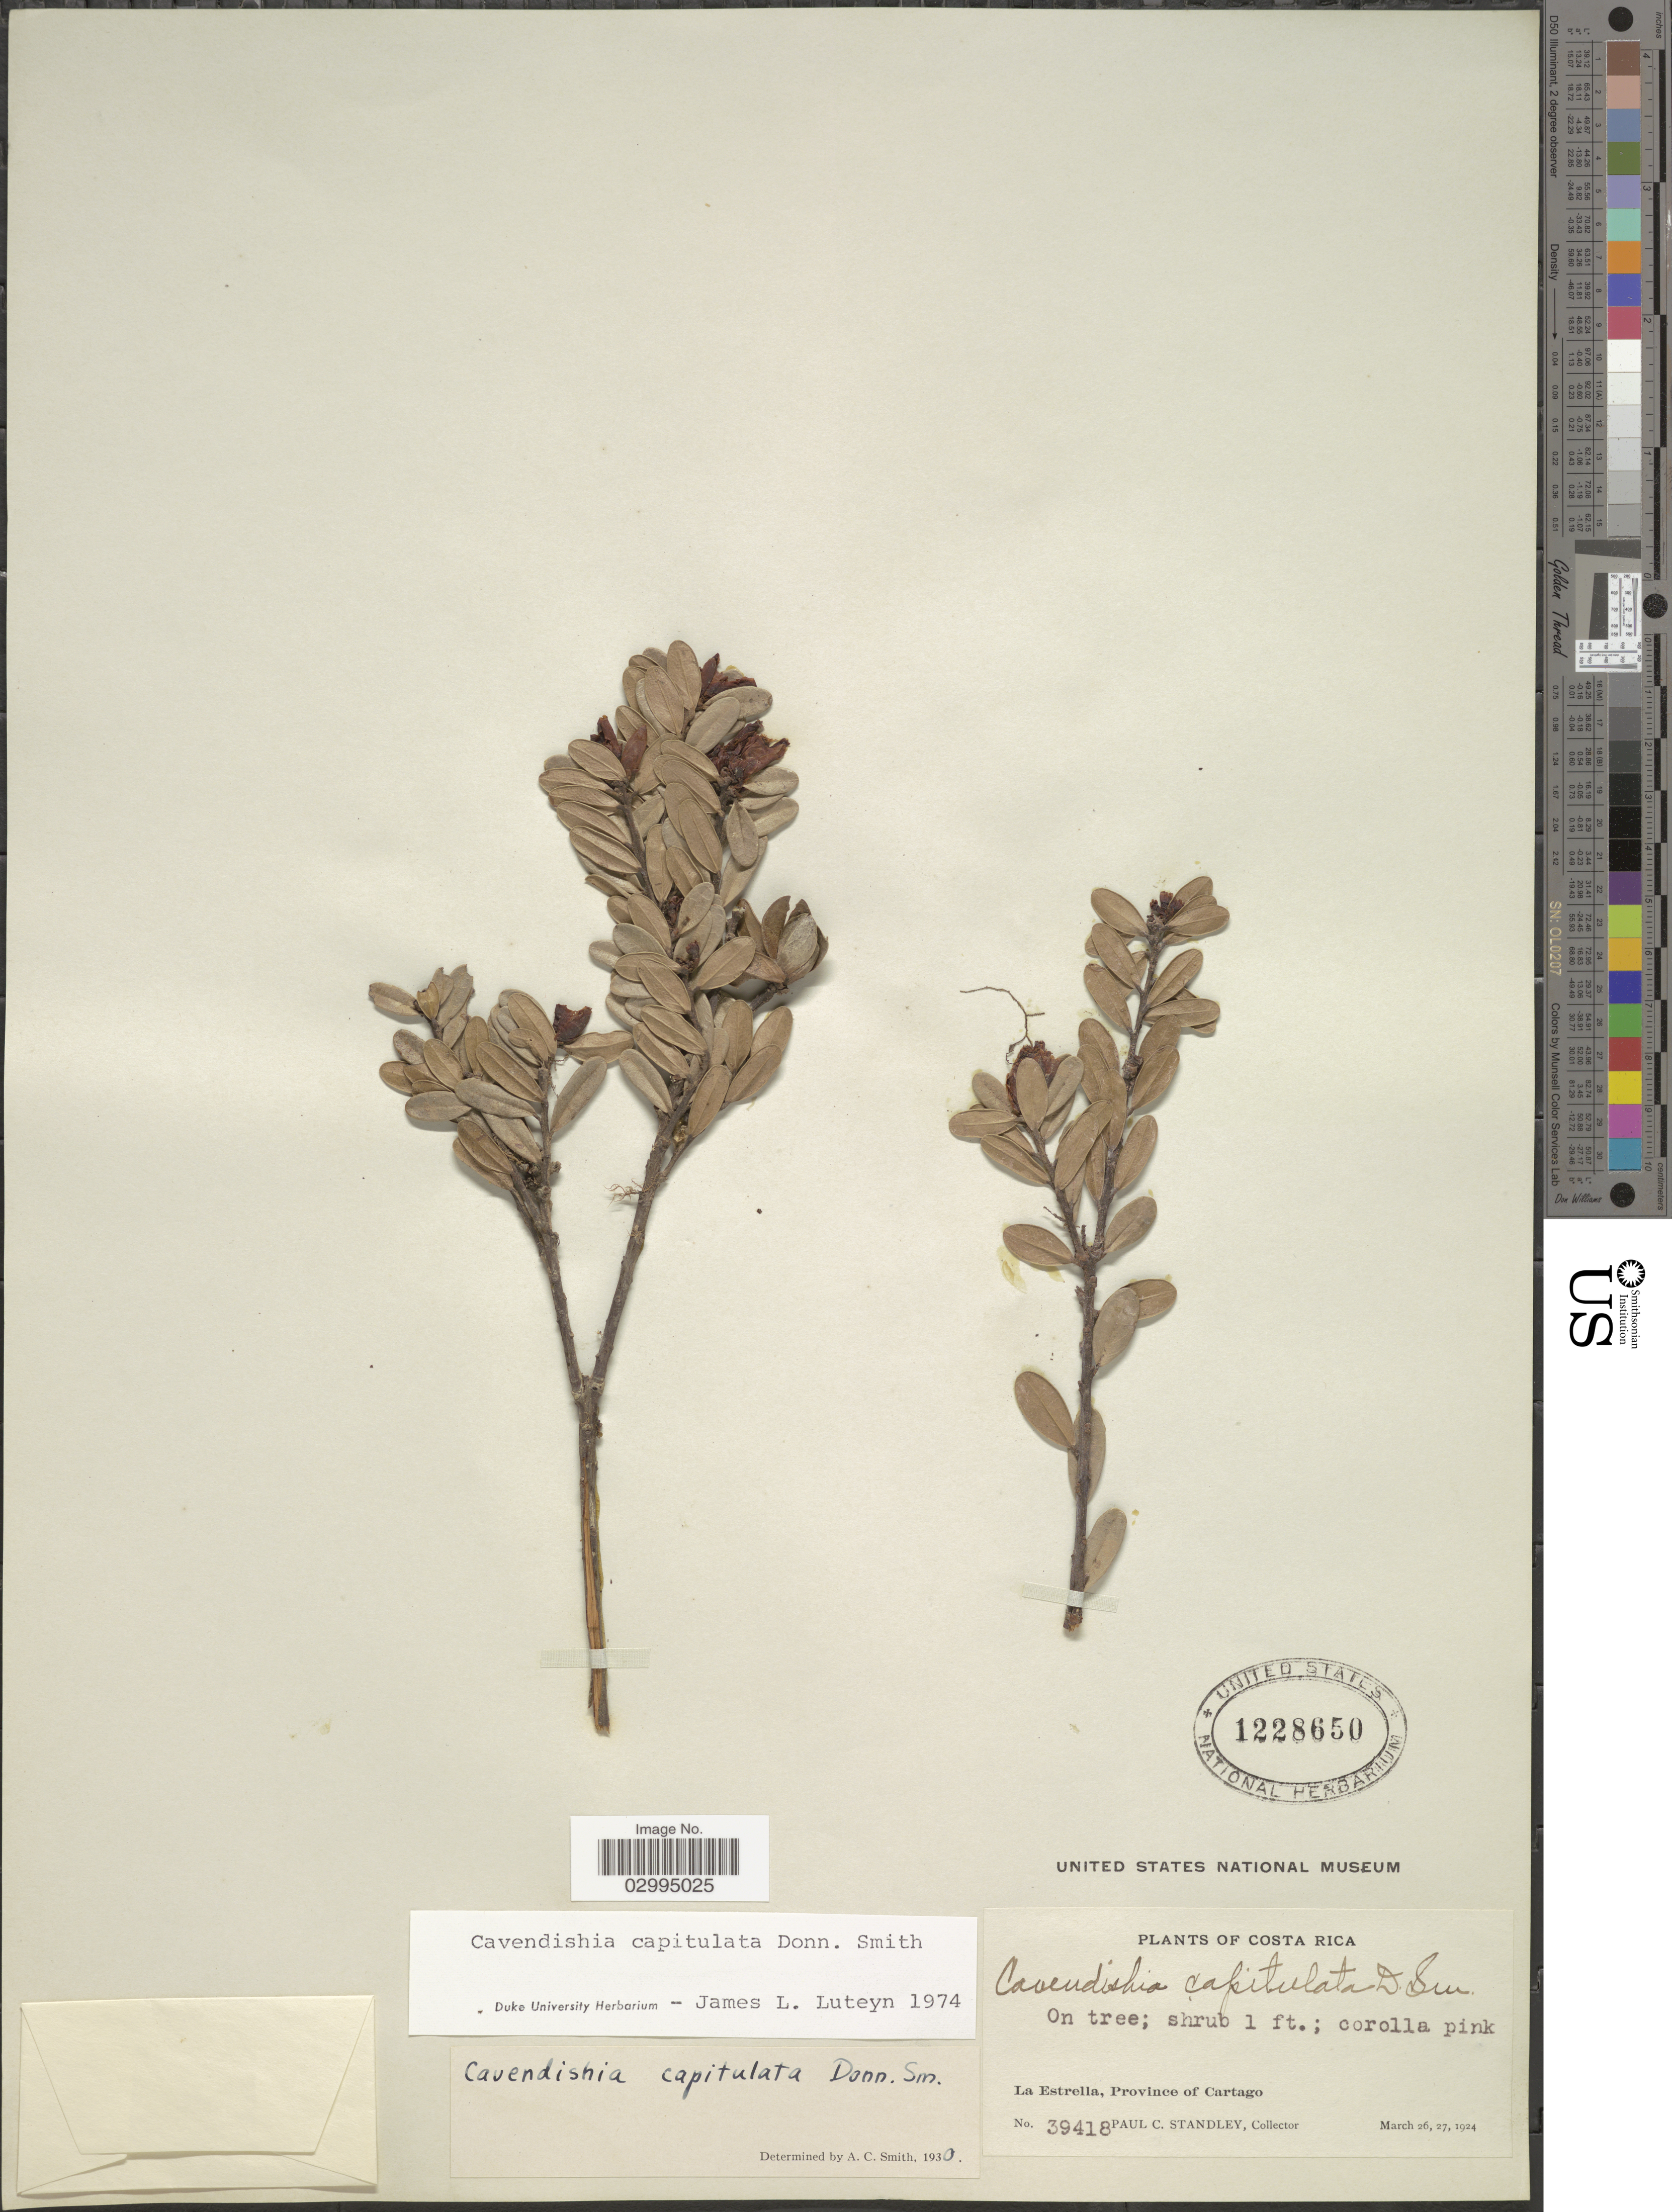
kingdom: Plantae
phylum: Tracheophyta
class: Magnoliopsida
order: Ericales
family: Ericaceae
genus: Cavendishia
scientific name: Cavendishia capitulata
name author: Donn. Sm.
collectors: P. C. Standley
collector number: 39418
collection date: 1924-03-26/1924-03-27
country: Costa Rica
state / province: Cartago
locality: La Estrella, Province of Cartago.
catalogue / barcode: US 1228650